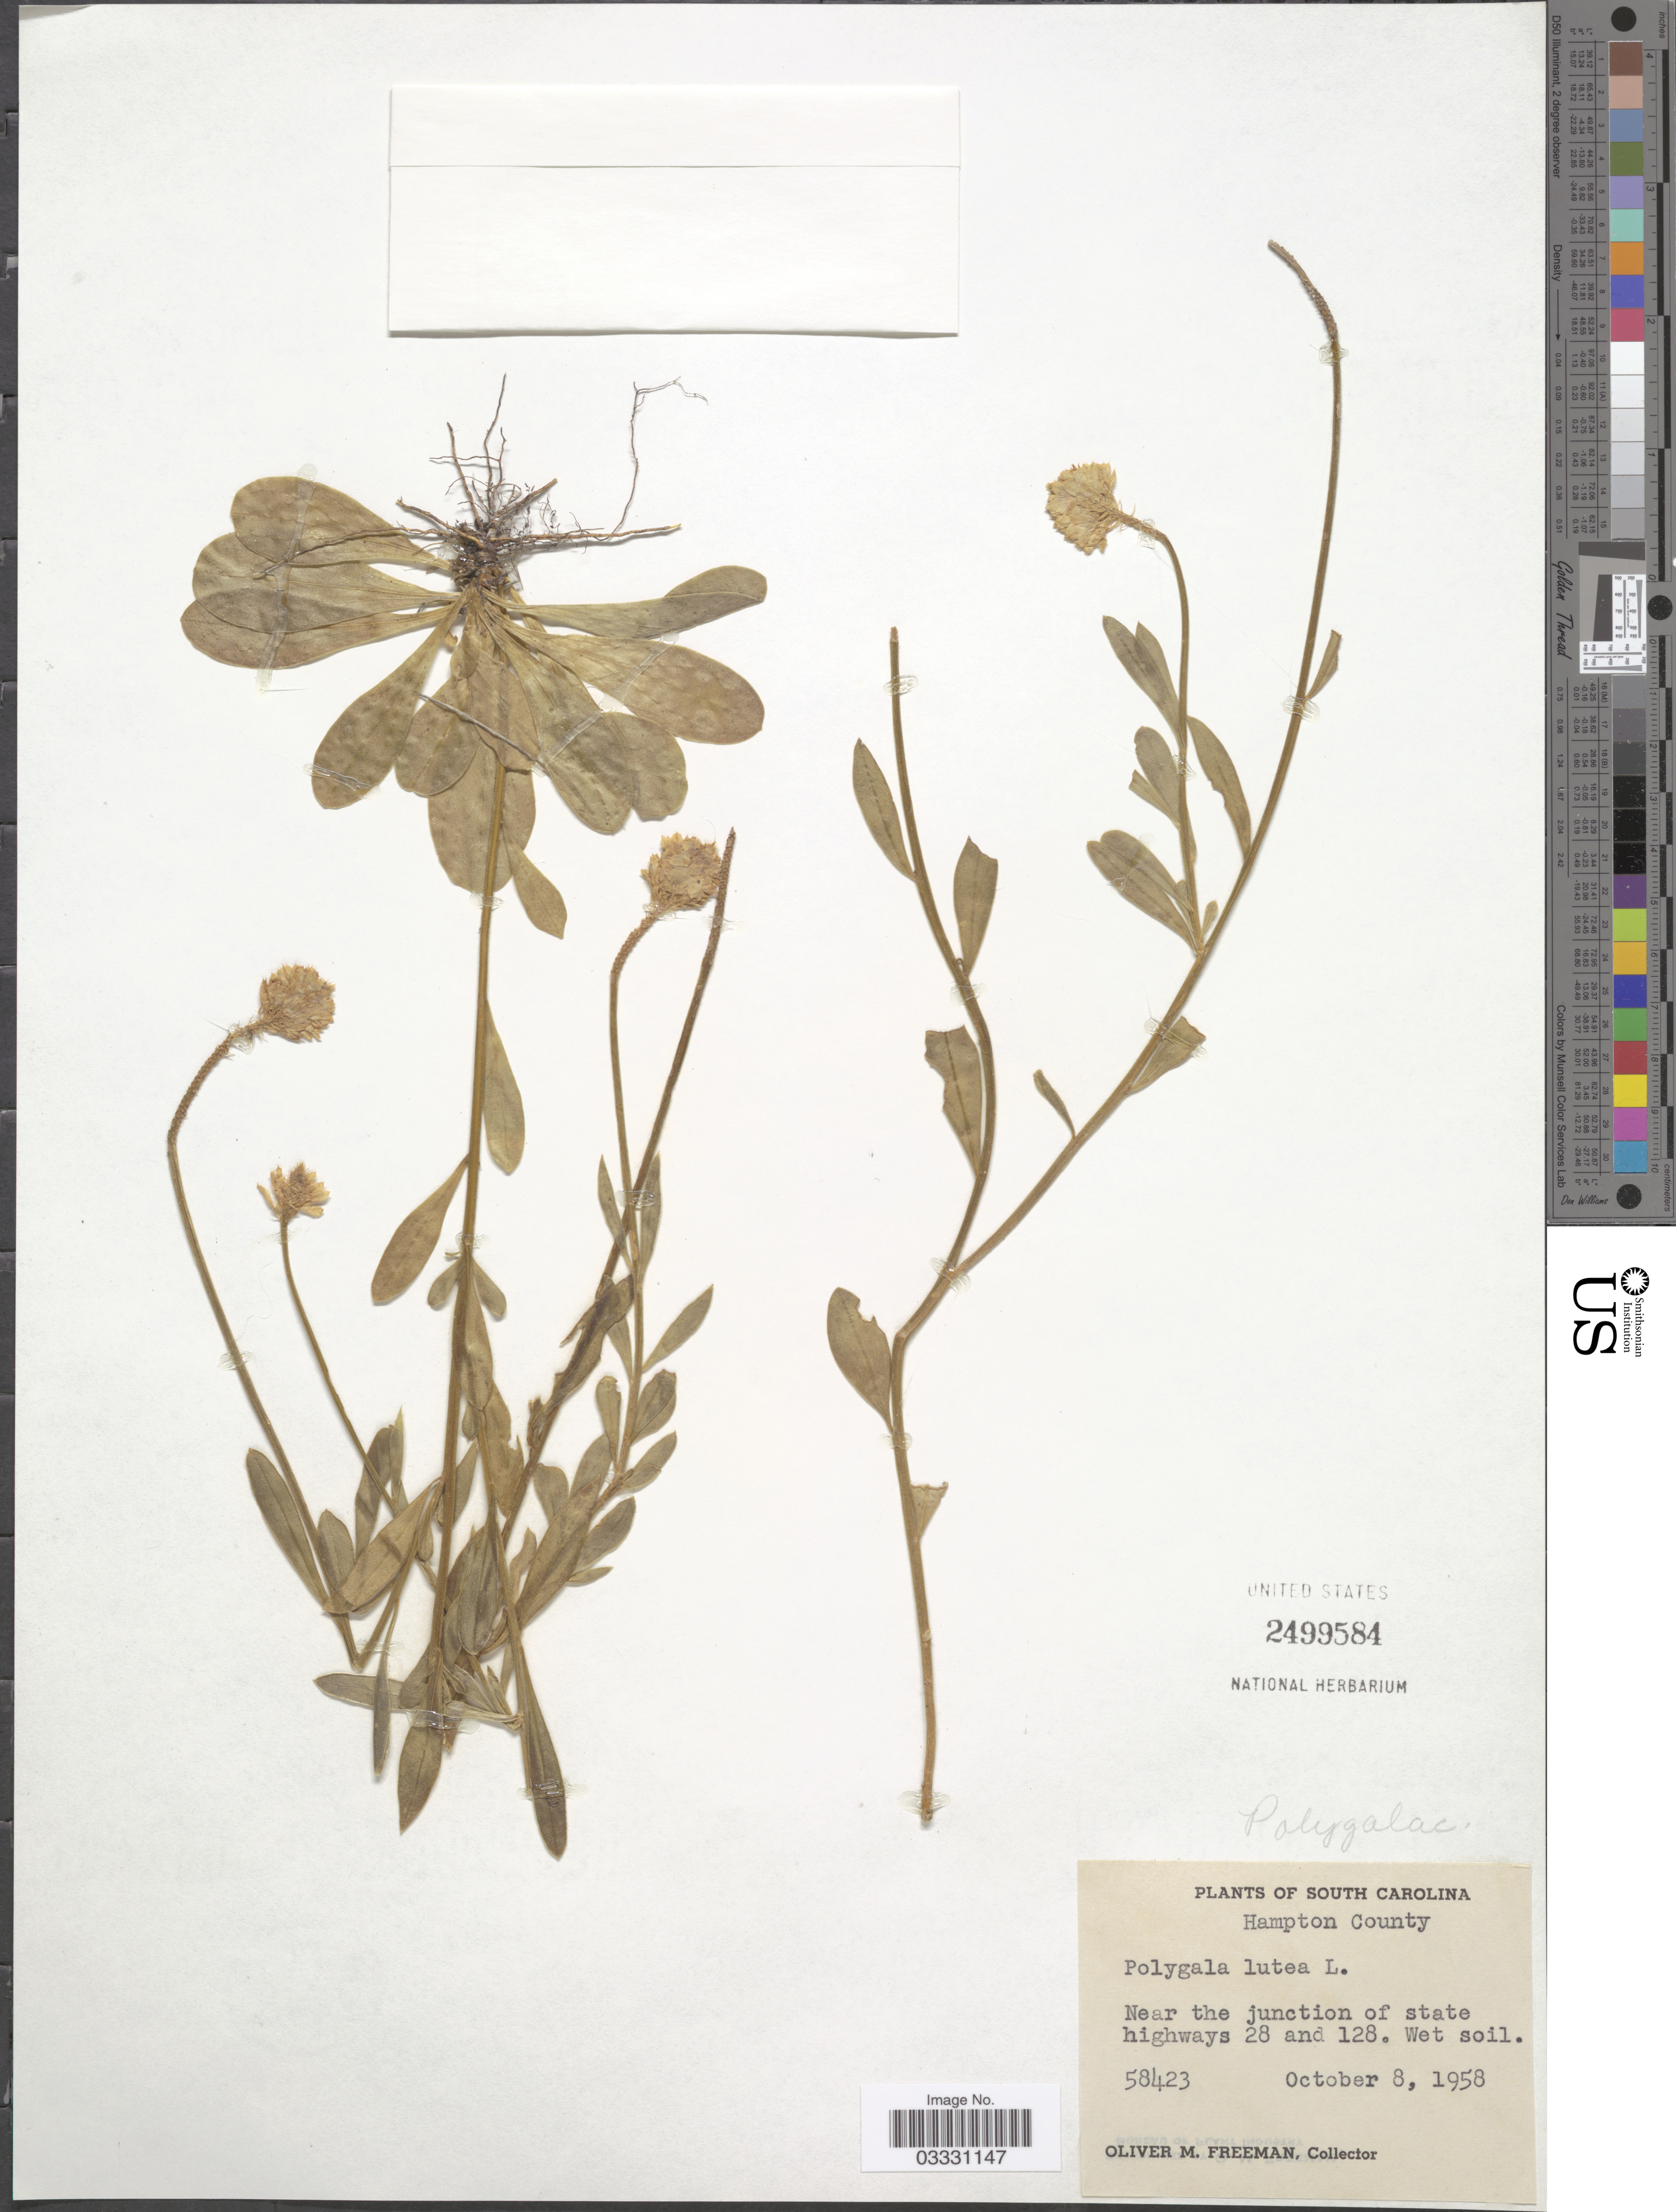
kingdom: Plantae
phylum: Tracheophyta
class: Magnoliopsida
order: Fabales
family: Polygalaceae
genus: Polygala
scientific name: Polygala lutea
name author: L.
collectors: O. Freeman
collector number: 58423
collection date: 1958-10-08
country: United States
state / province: South Carolina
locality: Hampton County. Near the junction of state highways 28 and 128.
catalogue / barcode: US 2499584